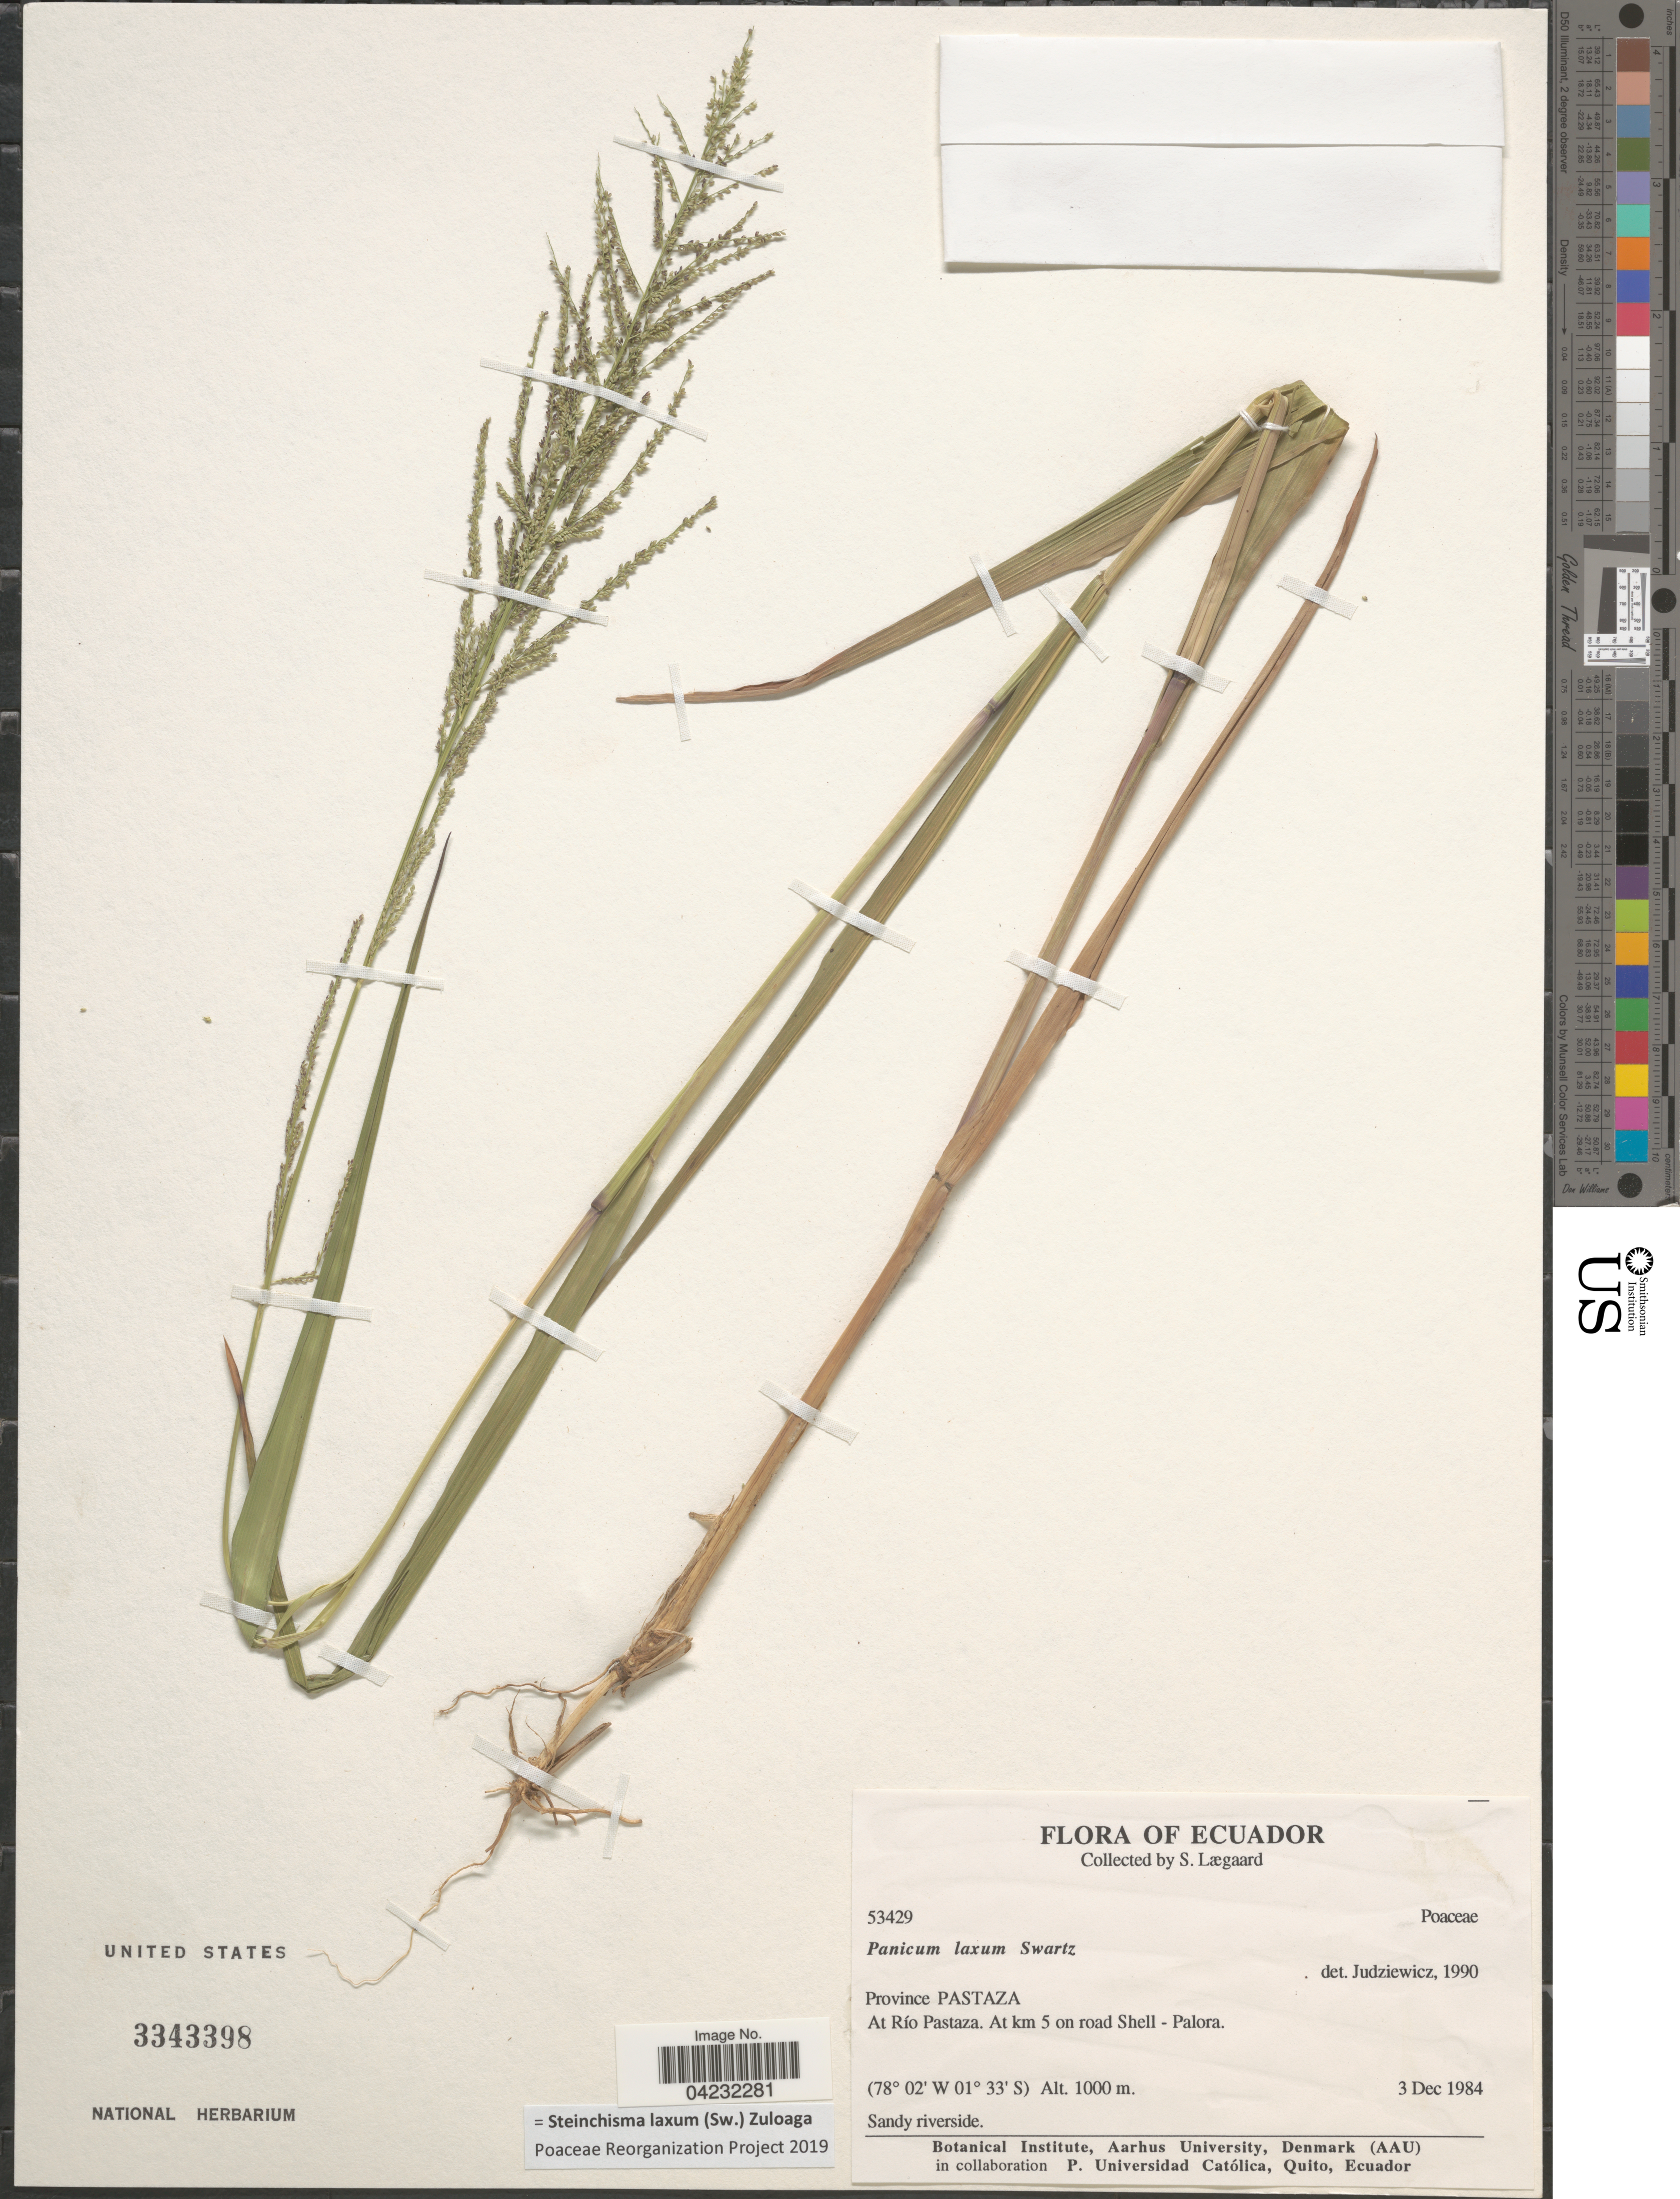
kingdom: Plantae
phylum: Tracheophyta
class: Liliopsida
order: Poales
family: Poaceae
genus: Steinchisma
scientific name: Steinchisma laxum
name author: (Sw.) Zuloaga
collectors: S. Lægaard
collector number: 53429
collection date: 1984-12-03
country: Ecuador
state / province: Pastaza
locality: At Río Pastaza. At km 5 on road Shell-Palora.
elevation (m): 1000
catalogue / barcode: US 3343398